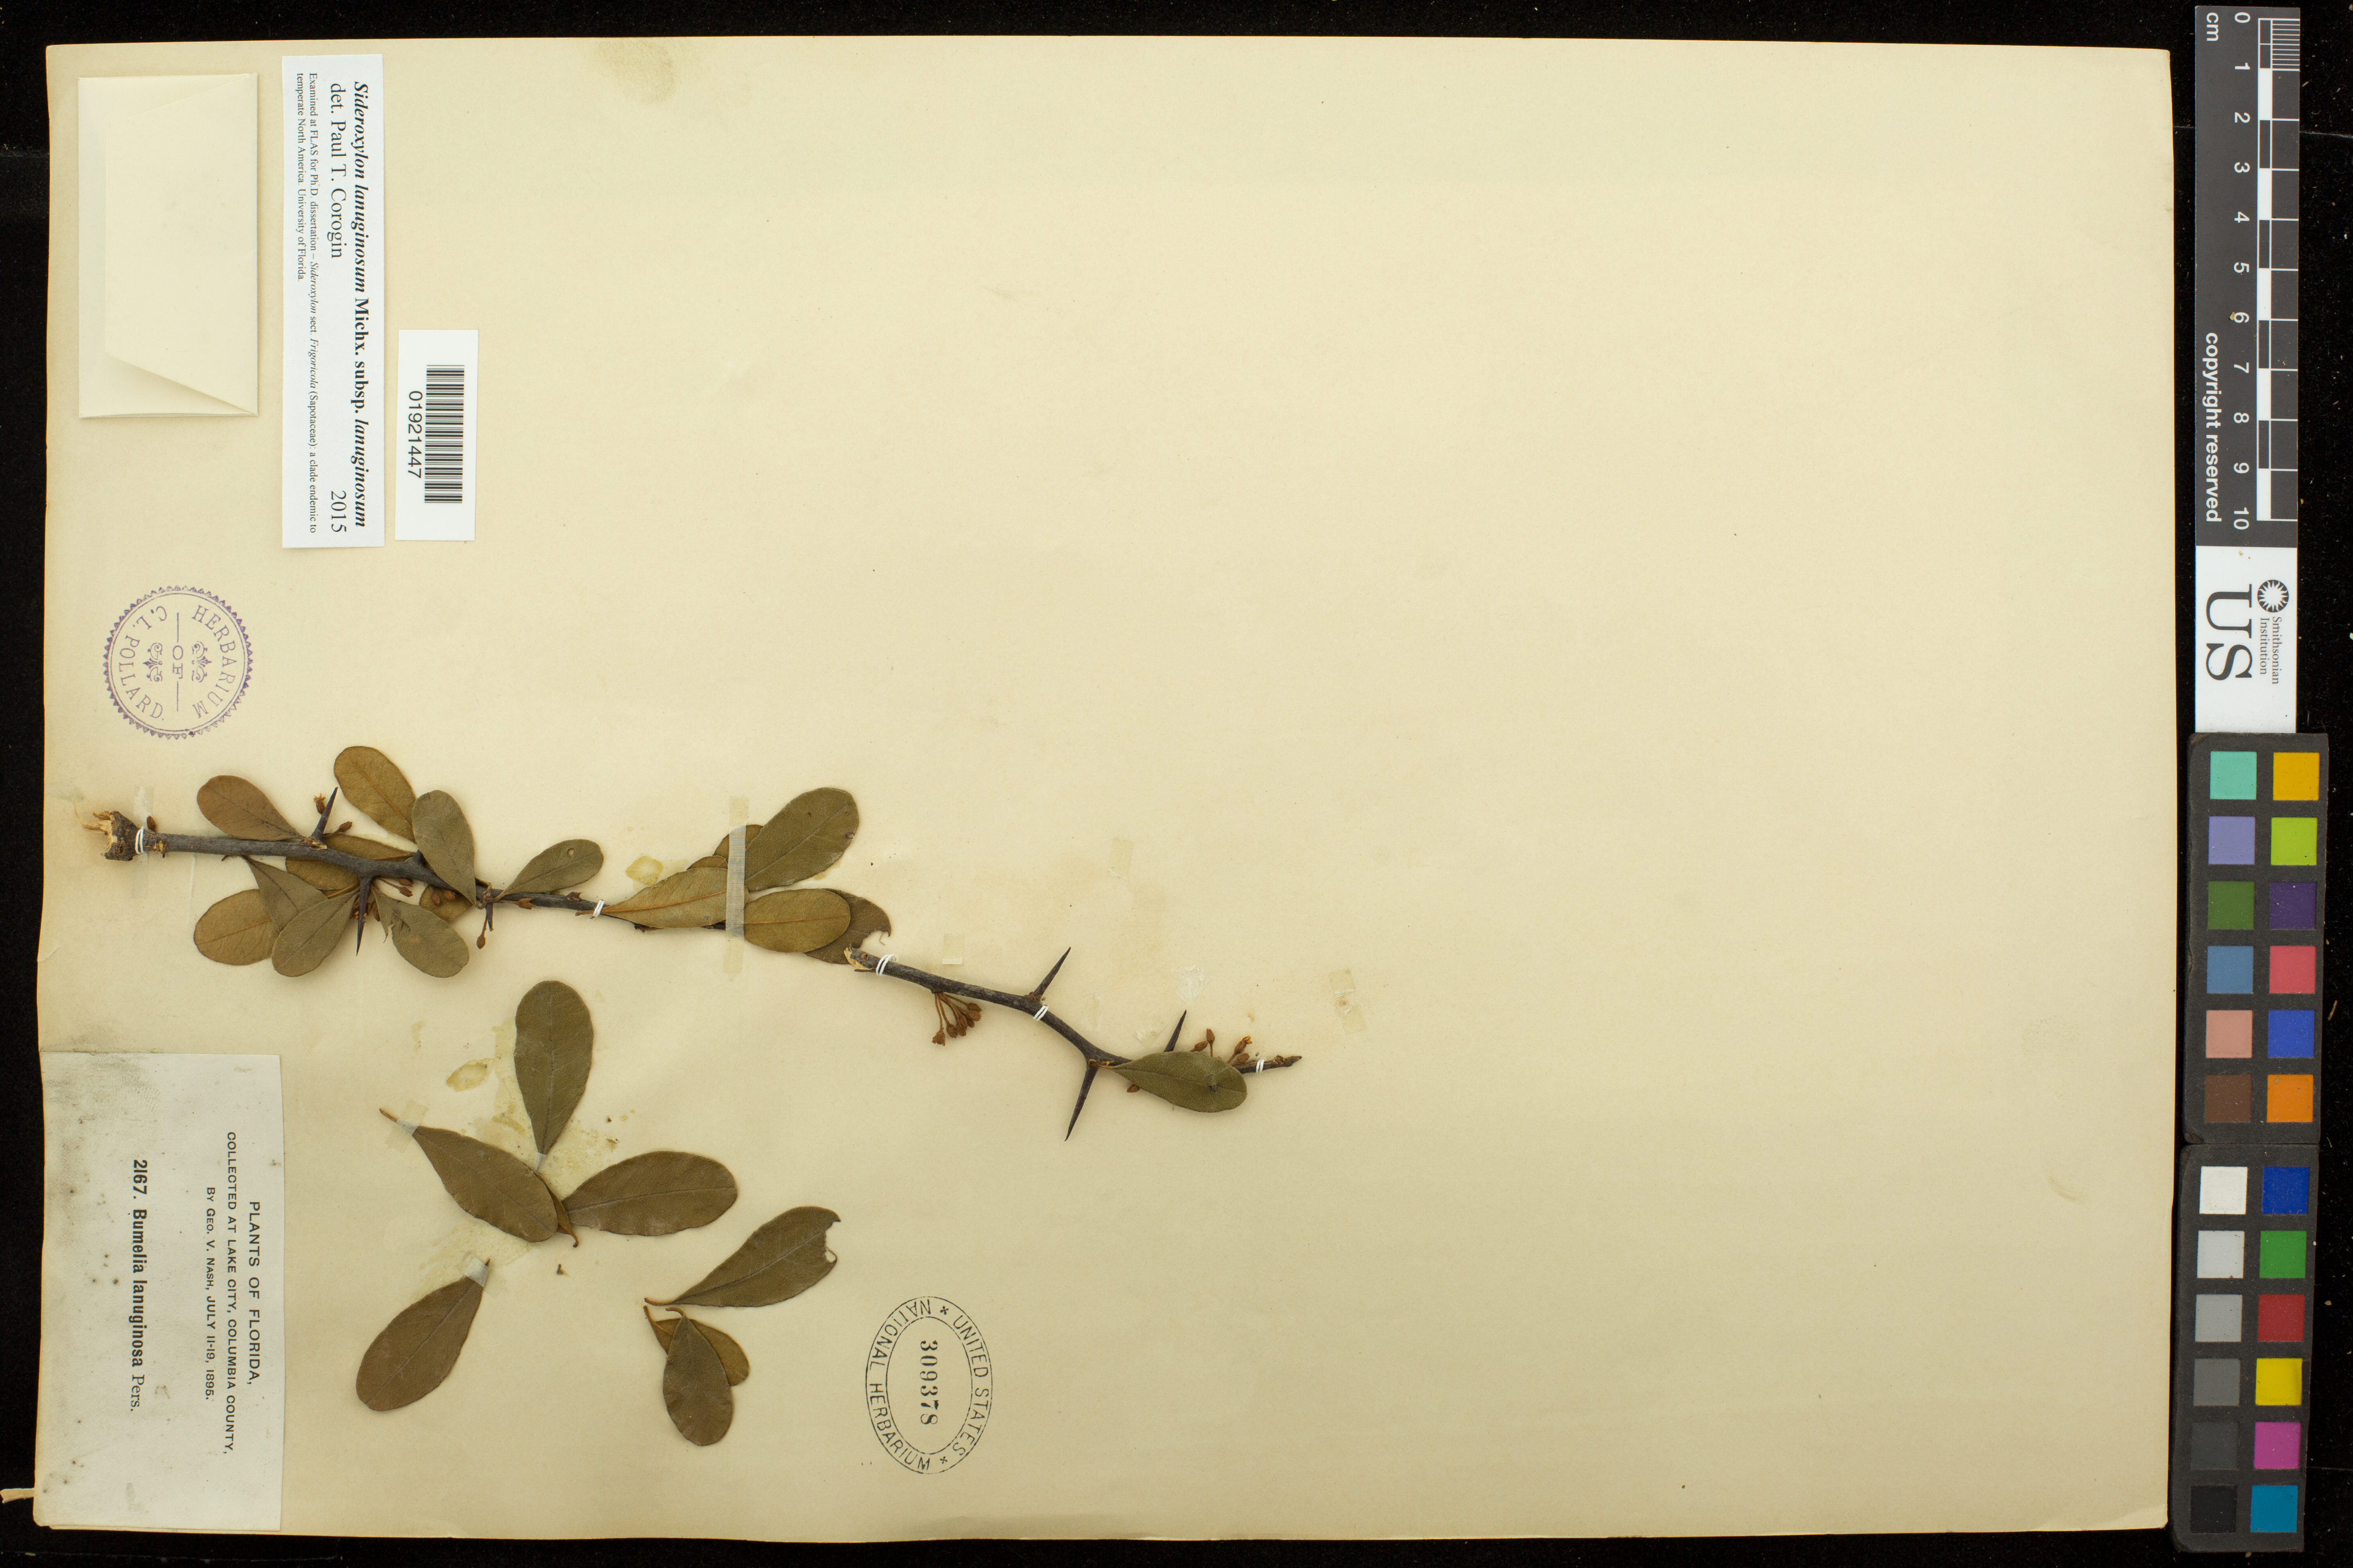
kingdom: Plantae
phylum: Tracheophyta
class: Magnoliopsida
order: Ericales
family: Sapotaceae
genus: Sideroxylon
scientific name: Sideroxylon lanuginosum subsp. lanuginosum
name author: Michx.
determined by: Corogin, P. T.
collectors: G. V. Nash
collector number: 2167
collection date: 1895-07-11/1985-07-19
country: United States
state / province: Florida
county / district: Columbia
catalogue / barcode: US 309378